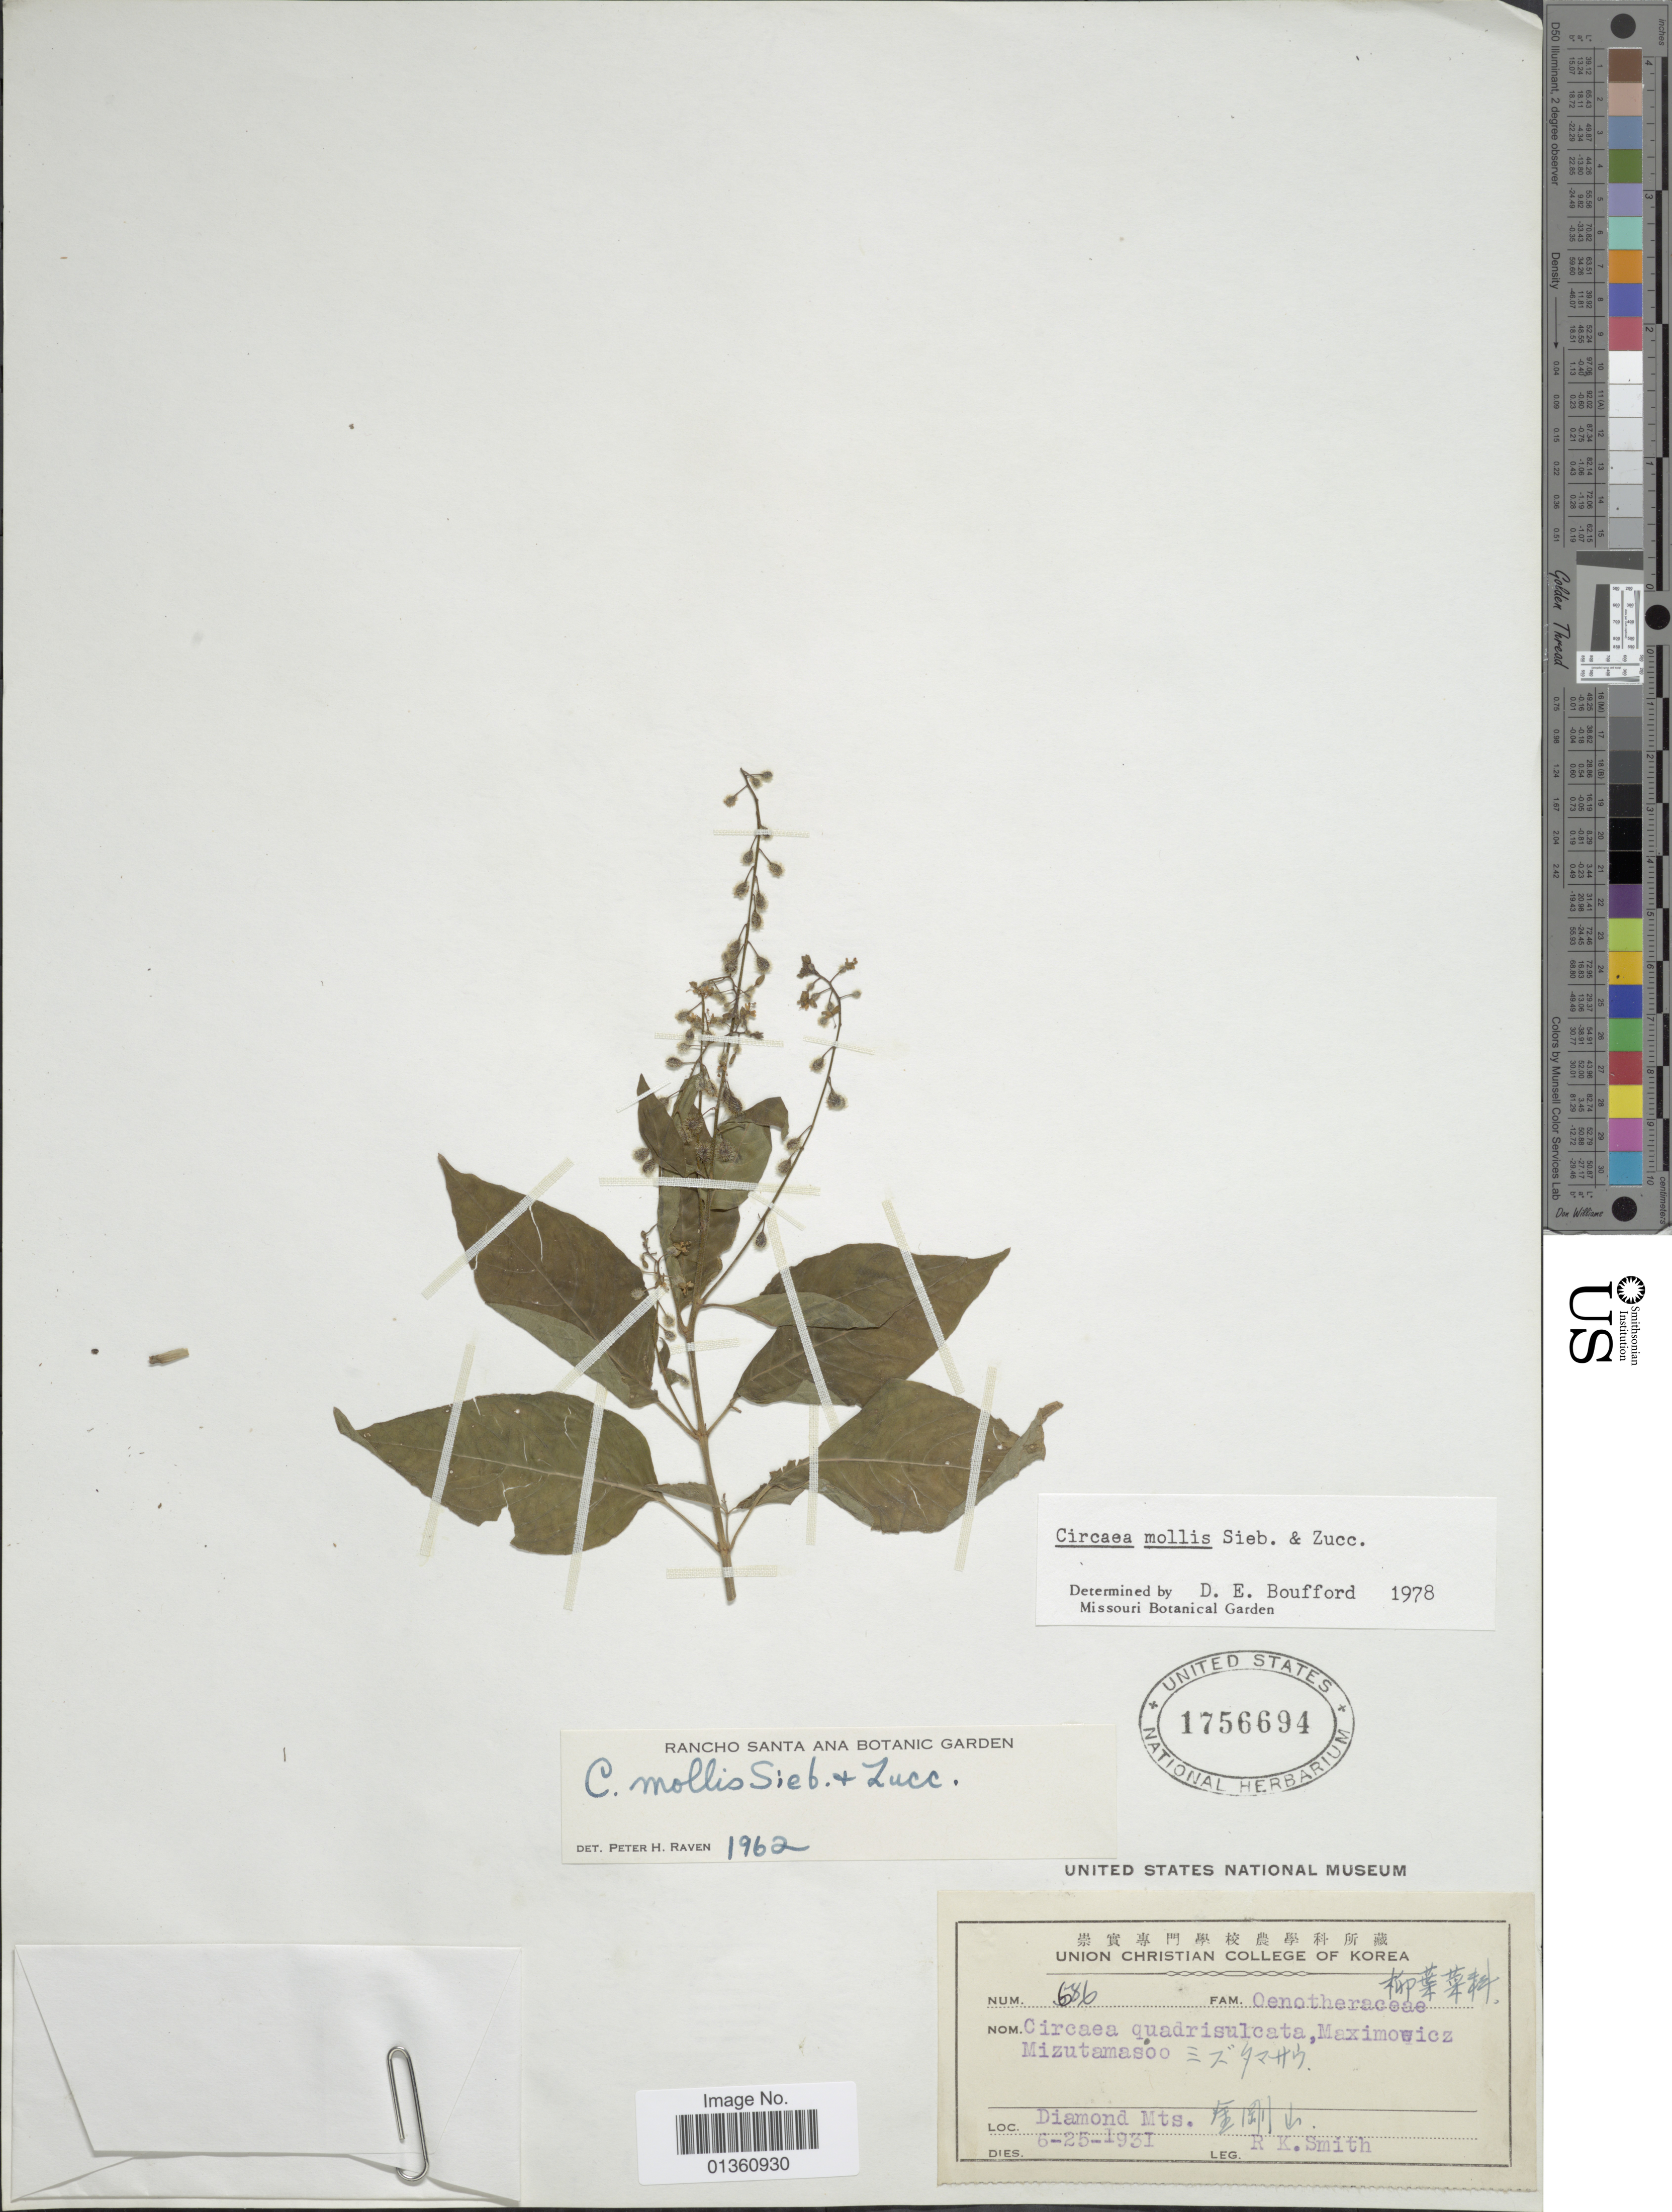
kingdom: Plantae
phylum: Tracheophyta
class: Magnoliopsida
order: Myrtales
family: Onagraceae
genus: Circaea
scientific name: Circaea mollis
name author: Siebold & Zucc.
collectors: R. Smith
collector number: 686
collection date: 1931-06-25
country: North Korea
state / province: Kangwon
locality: Diamond Mts. [Foreign script]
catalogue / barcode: US 1756694